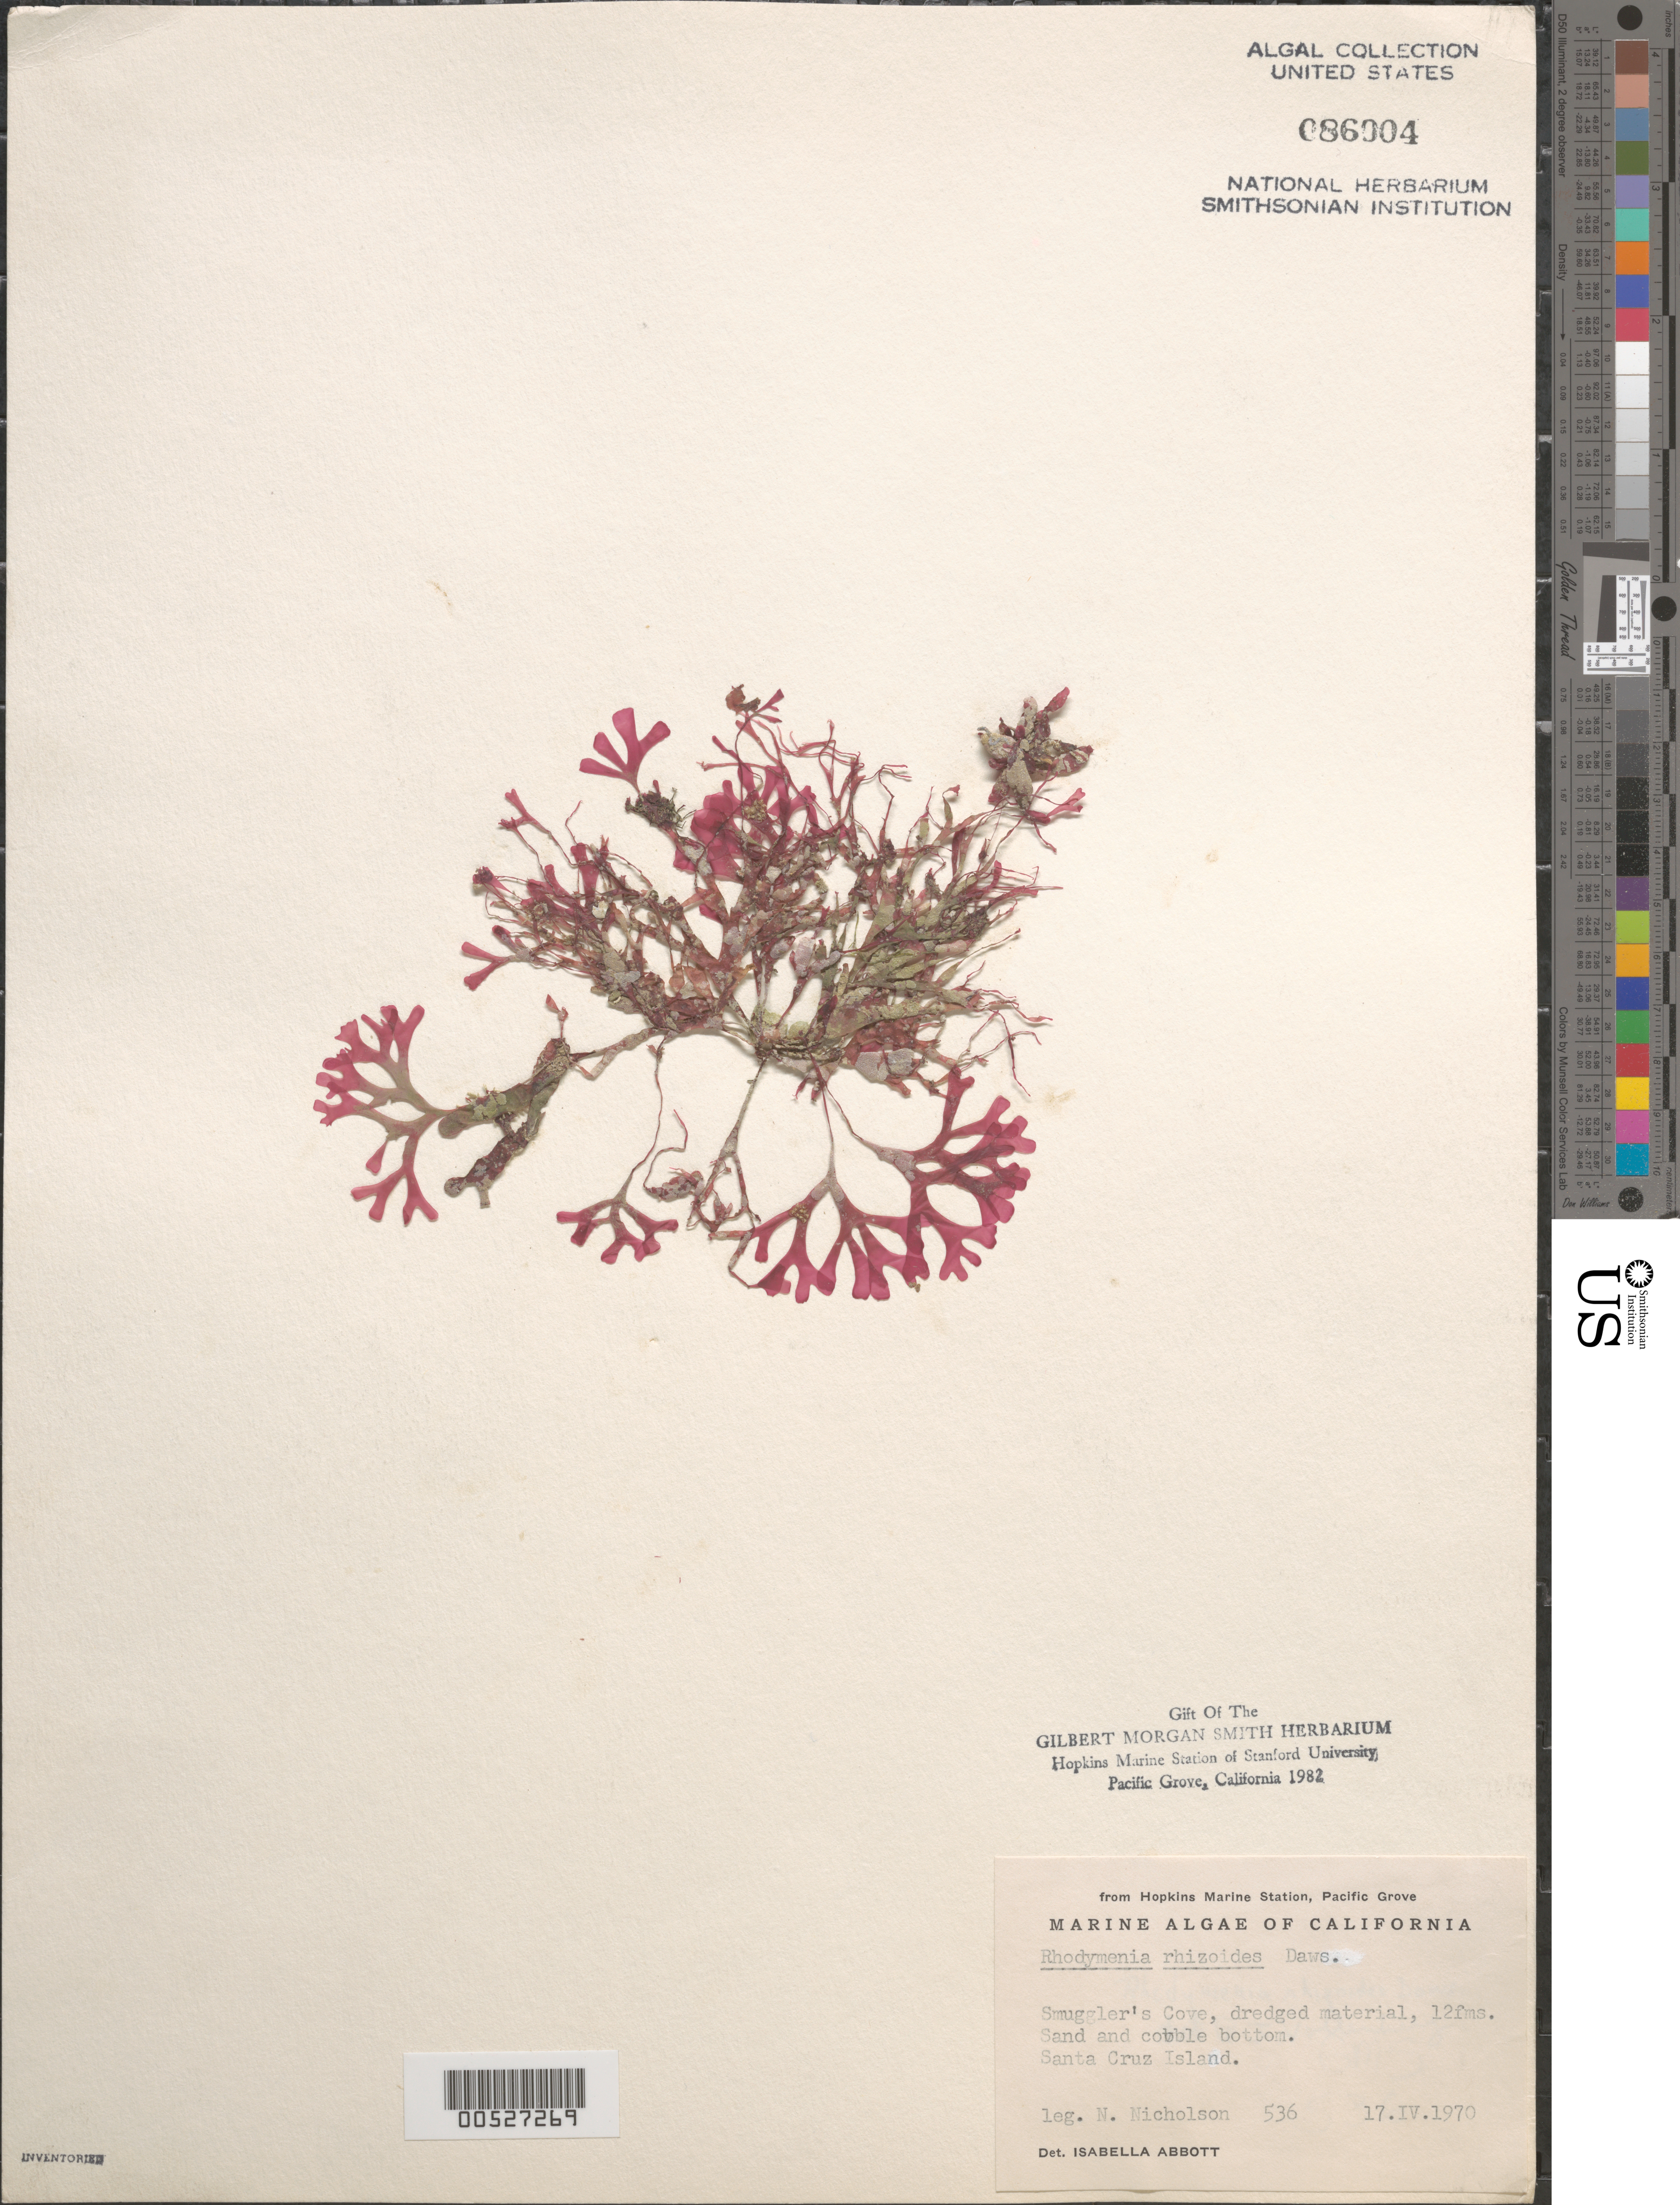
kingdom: Plantae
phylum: Rhodophyta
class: Florideophyceae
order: Rhodymeniales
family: Rhodymeniaceae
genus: Rhodymenia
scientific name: Rhodymenia rhizoides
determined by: Abbott, Isabella A.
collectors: N. Nicholson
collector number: Nln 536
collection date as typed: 17 Apr 1970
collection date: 1970-04-17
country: United States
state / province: California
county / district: Santa Barbara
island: Santa Cruz Island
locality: Smuggler's Cove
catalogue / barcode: US 86004